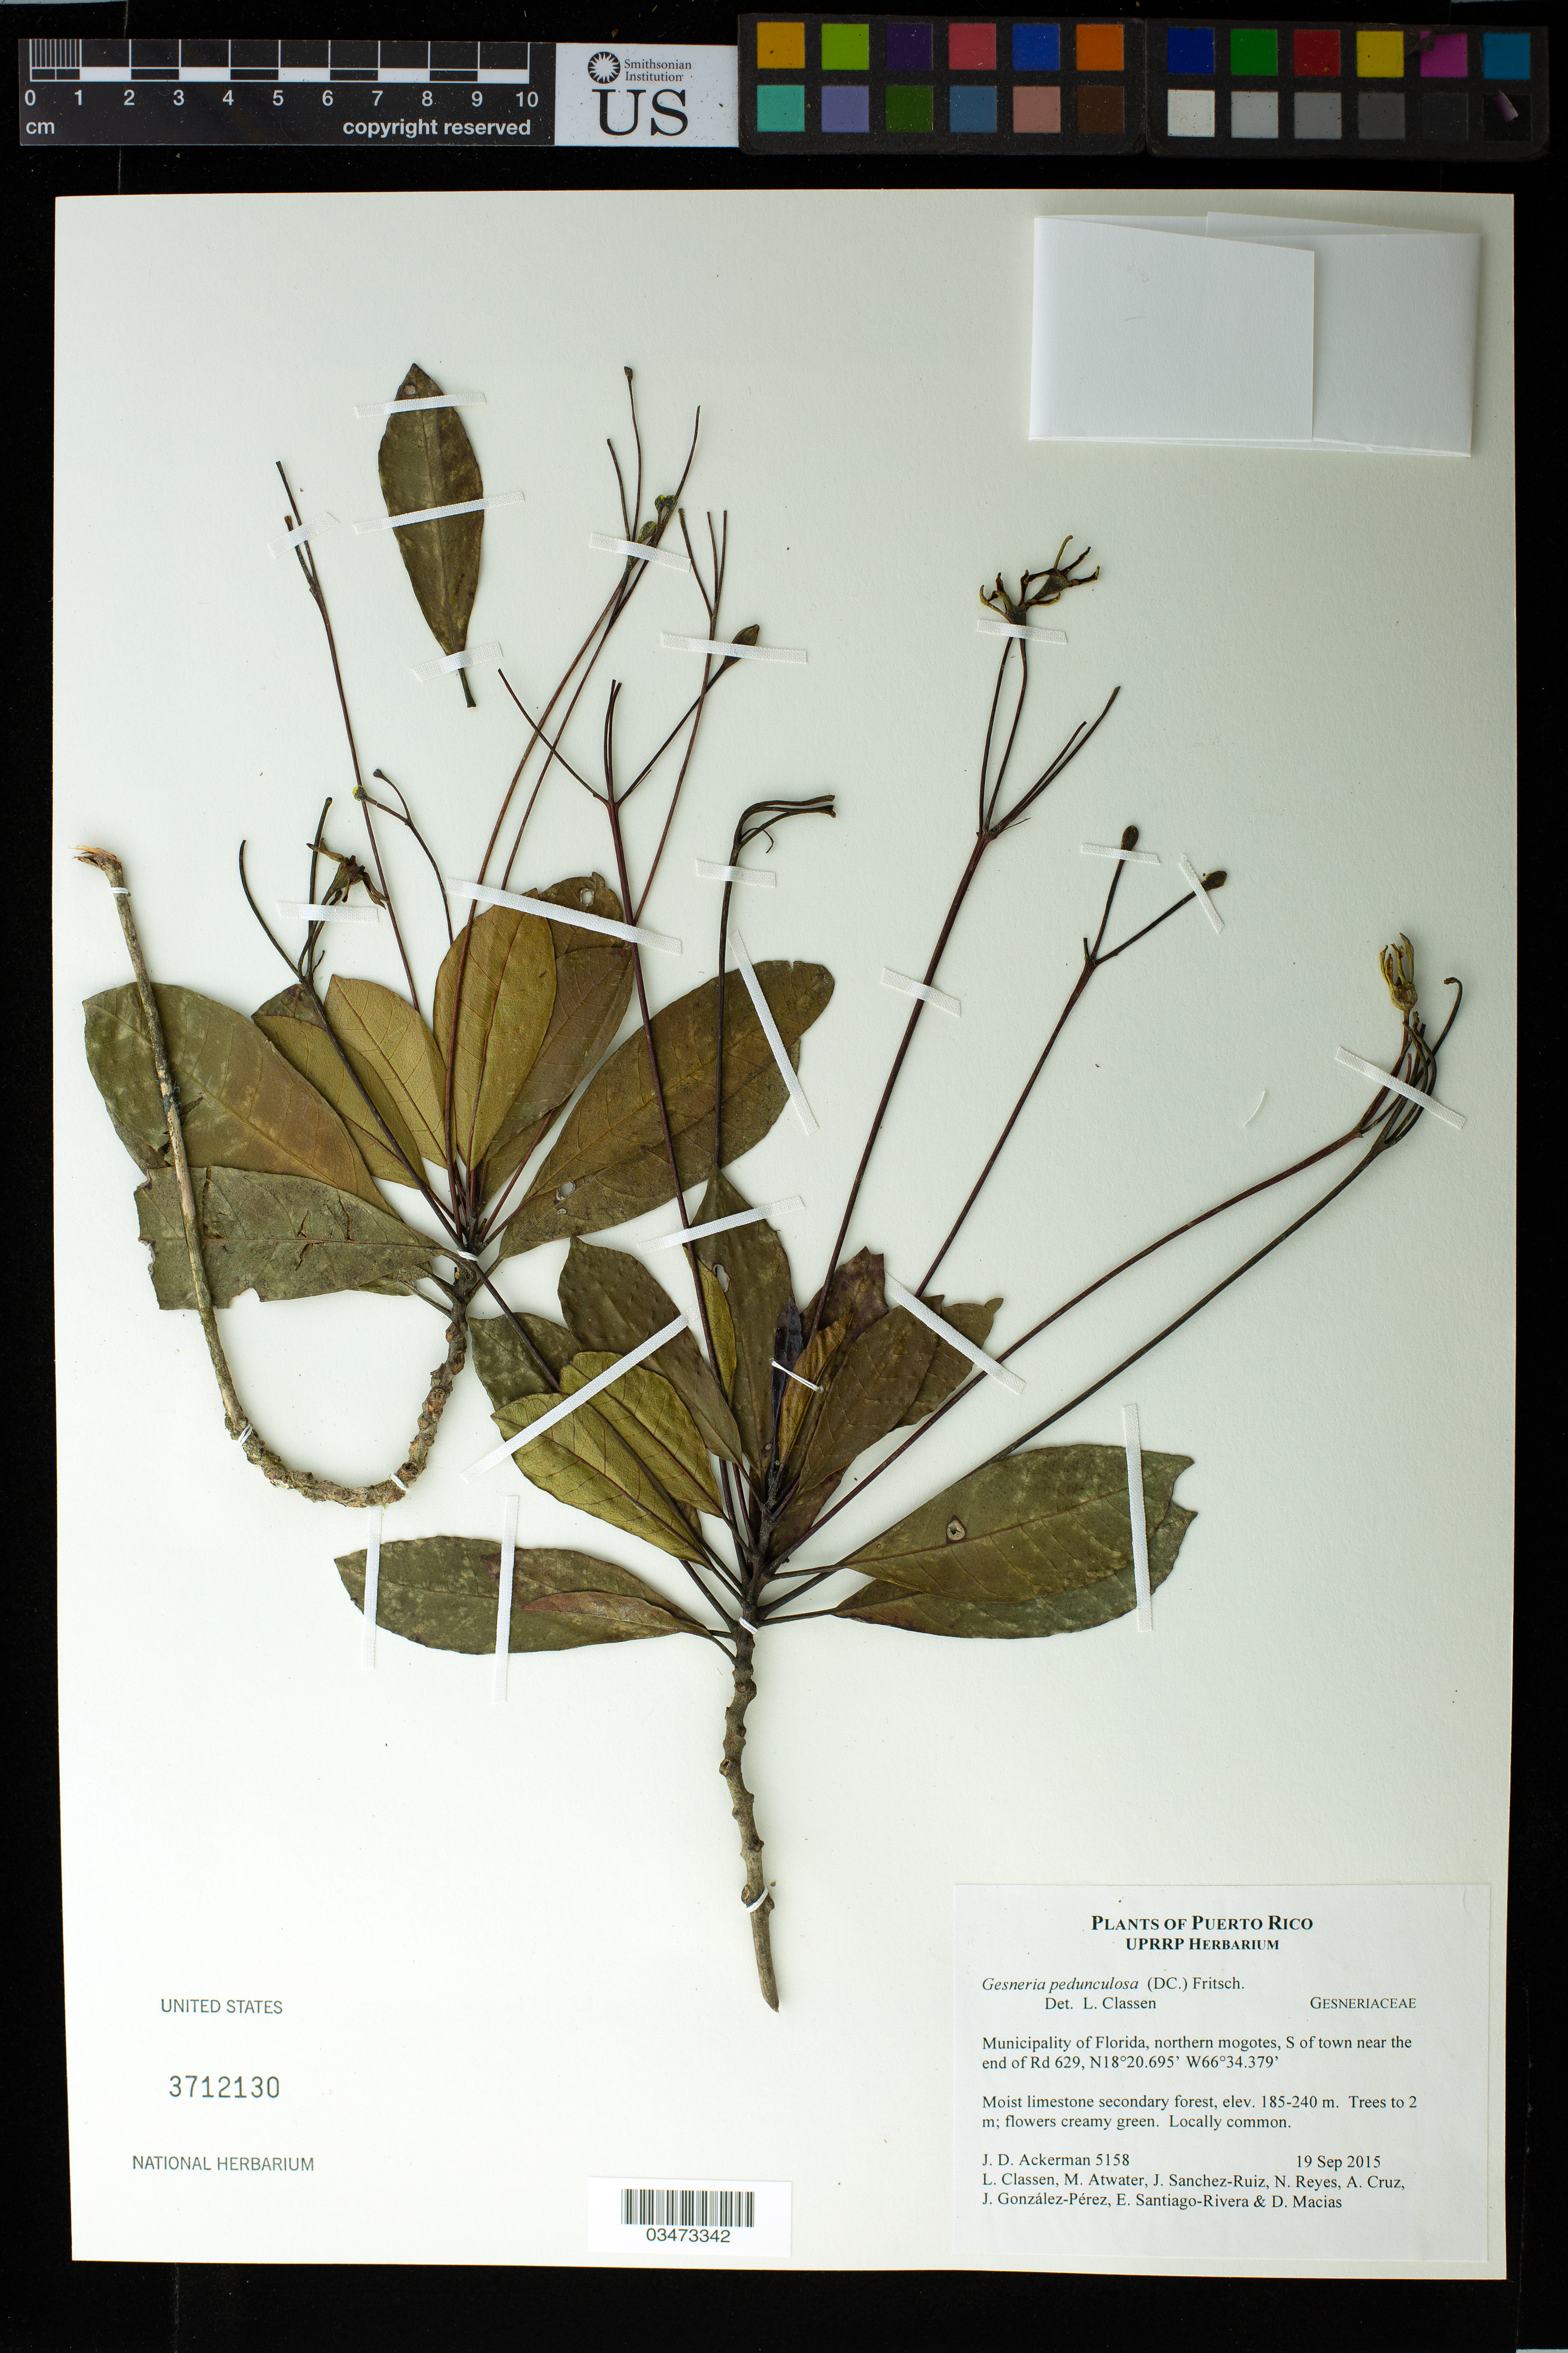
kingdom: Plantae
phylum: Tracheophyta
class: Magnoliopsida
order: Lamiales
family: Gesneriaceae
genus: Gesneria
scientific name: Gesneria pedunculosa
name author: (DC.) Fritsch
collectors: J. D. Ackerman et al.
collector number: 5158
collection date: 2015-09-19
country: Puerto Rico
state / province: Florida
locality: Municipality of Florida, northern mogotes, S of town near the end of Rd 629.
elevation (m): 185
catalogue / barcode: US 3712130